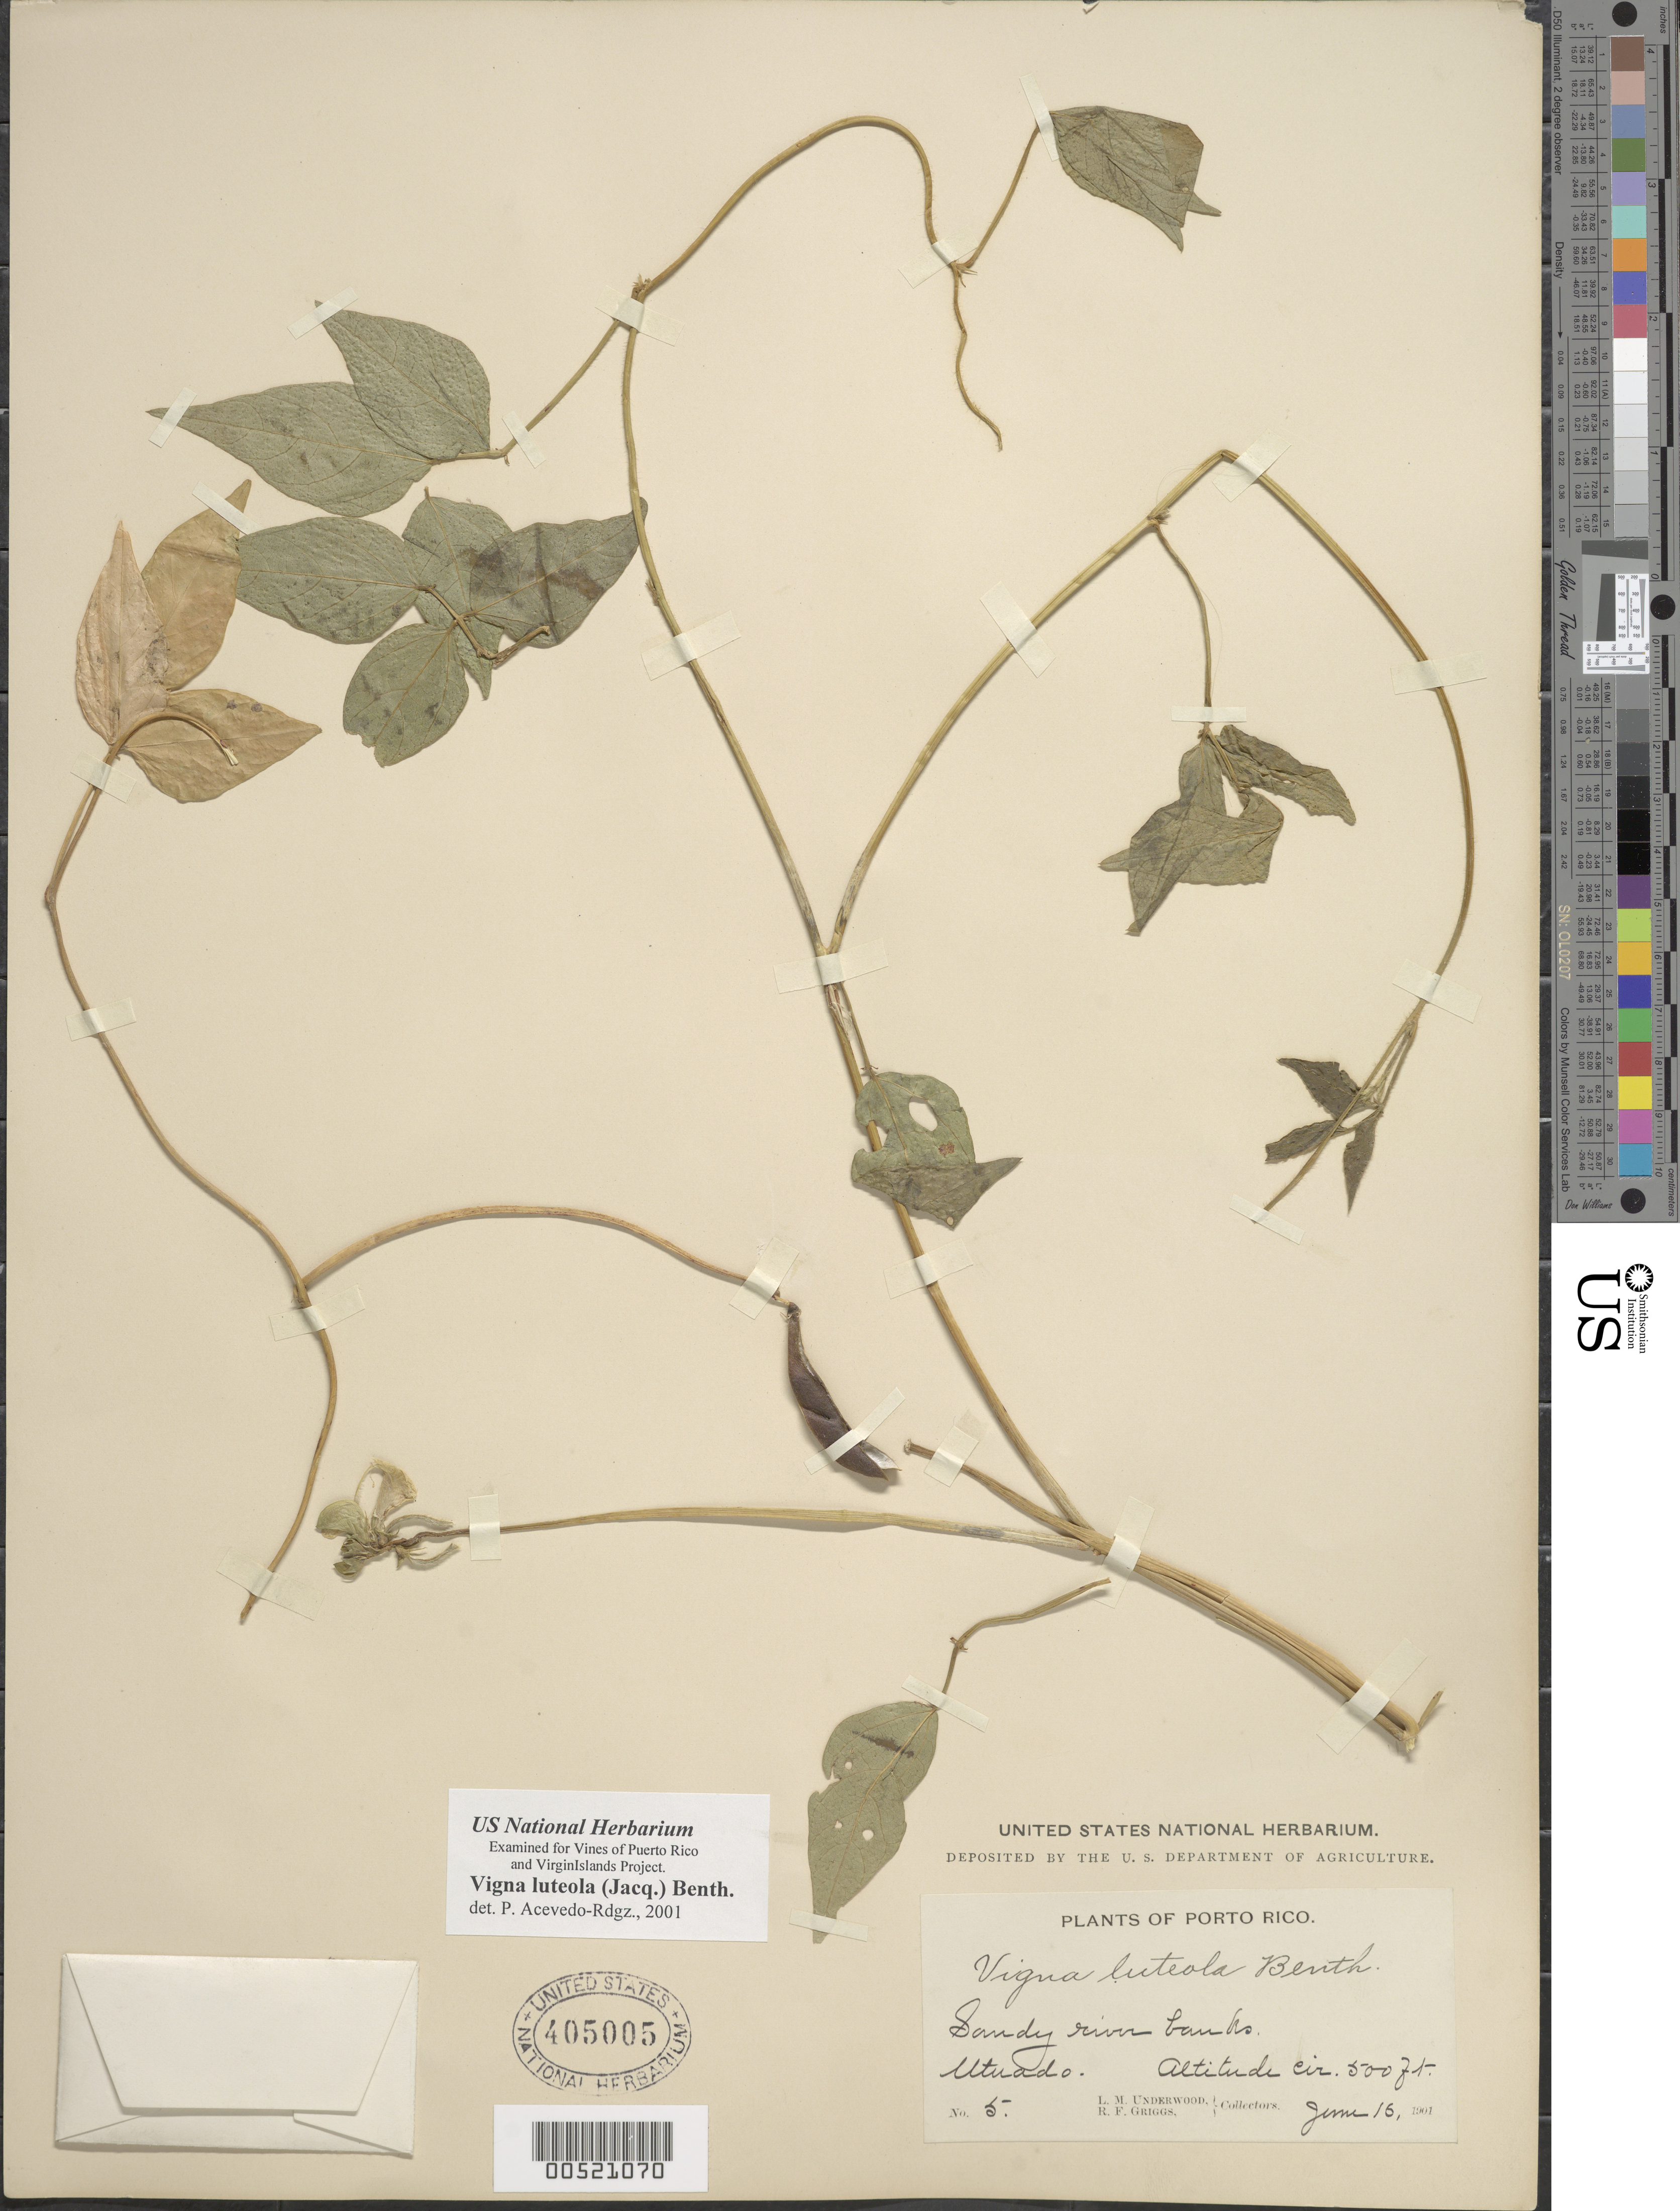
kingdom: Plantae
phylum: Tracheophyta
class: Magnoliopsida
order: Fabales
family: Fabaceae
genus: Vigna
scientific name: Vigna luteola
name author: (Jacq.) Benth.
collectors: L. M. Underwood & R. F. Griggs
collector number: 5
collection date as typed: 16 Jun 1901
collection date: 1901-06-16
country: Puerto Rico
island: Greater Antilles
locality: Utuado. Sandy river banks.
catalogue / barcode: US 405055